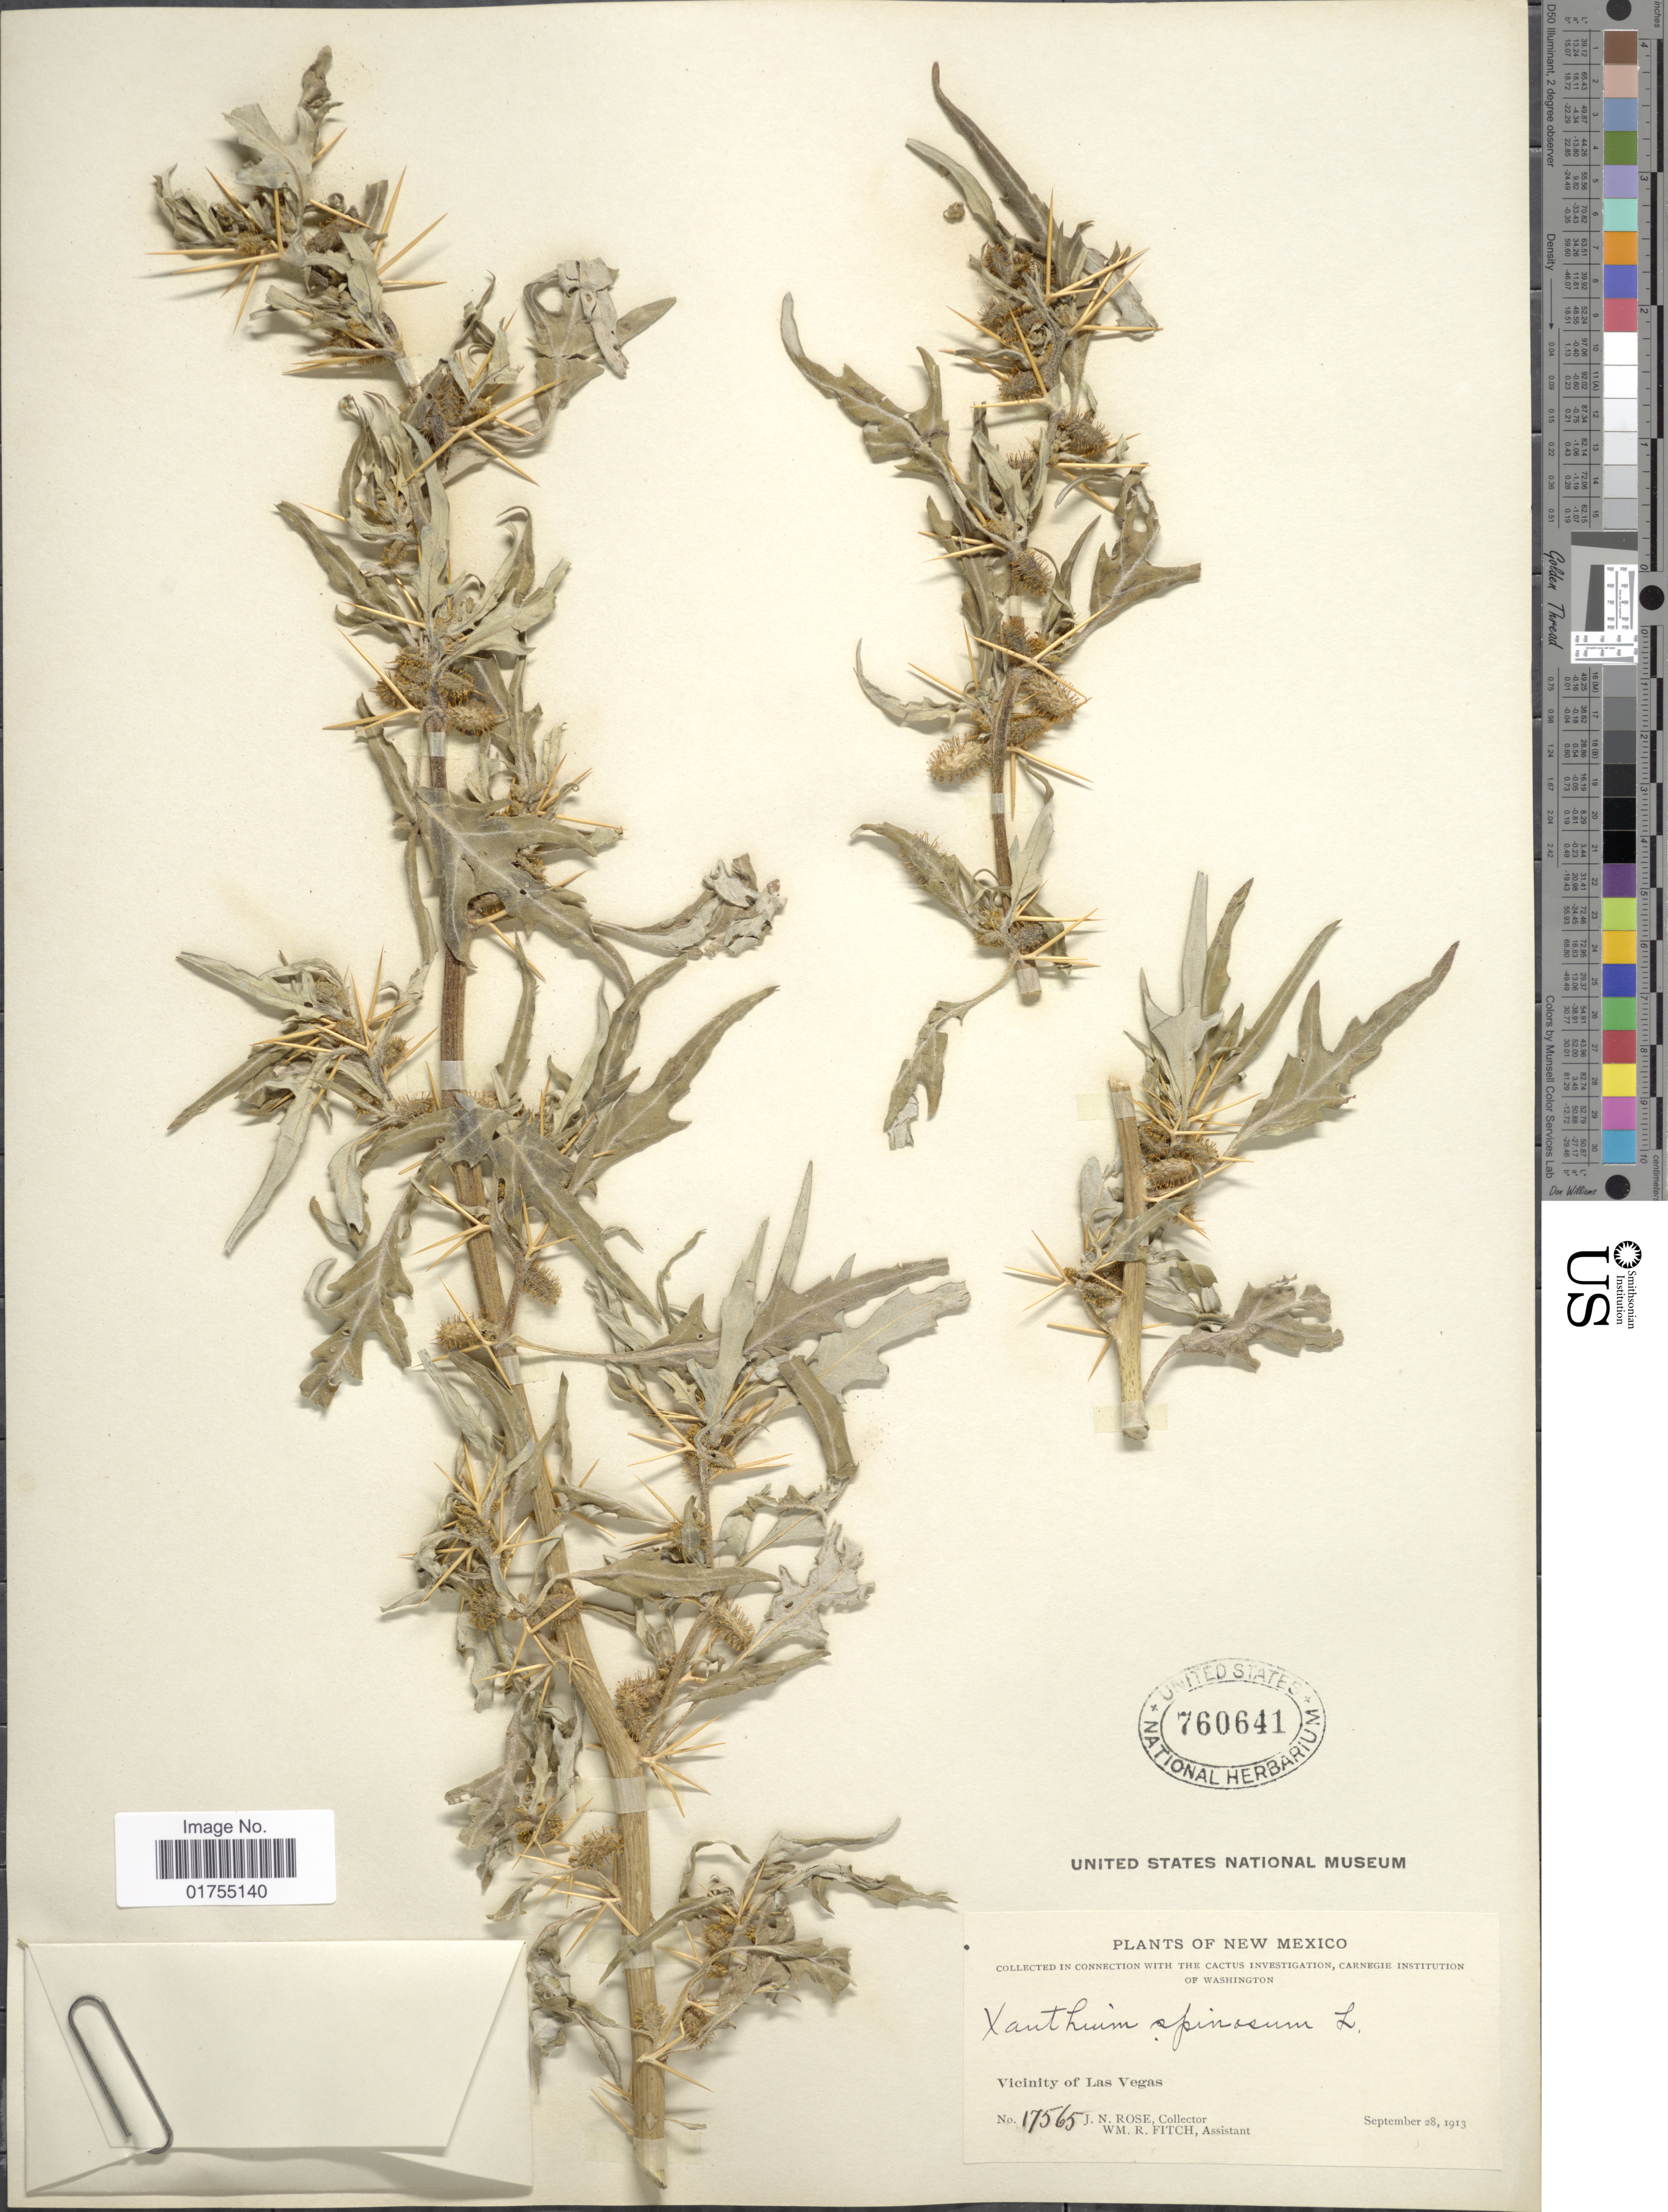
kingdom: Plantae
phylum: Tracheophyta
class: Magnoliopsida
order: Asterales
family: Asteraceae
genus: Xanthium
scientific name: Xanthium spinosum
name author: L.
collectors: J. N. Rose & W. R. Fitch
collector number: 17565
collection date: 1913-09-28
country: United States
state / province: New Mexico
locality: Vicinity of Las Vegas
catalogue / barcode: US 760641